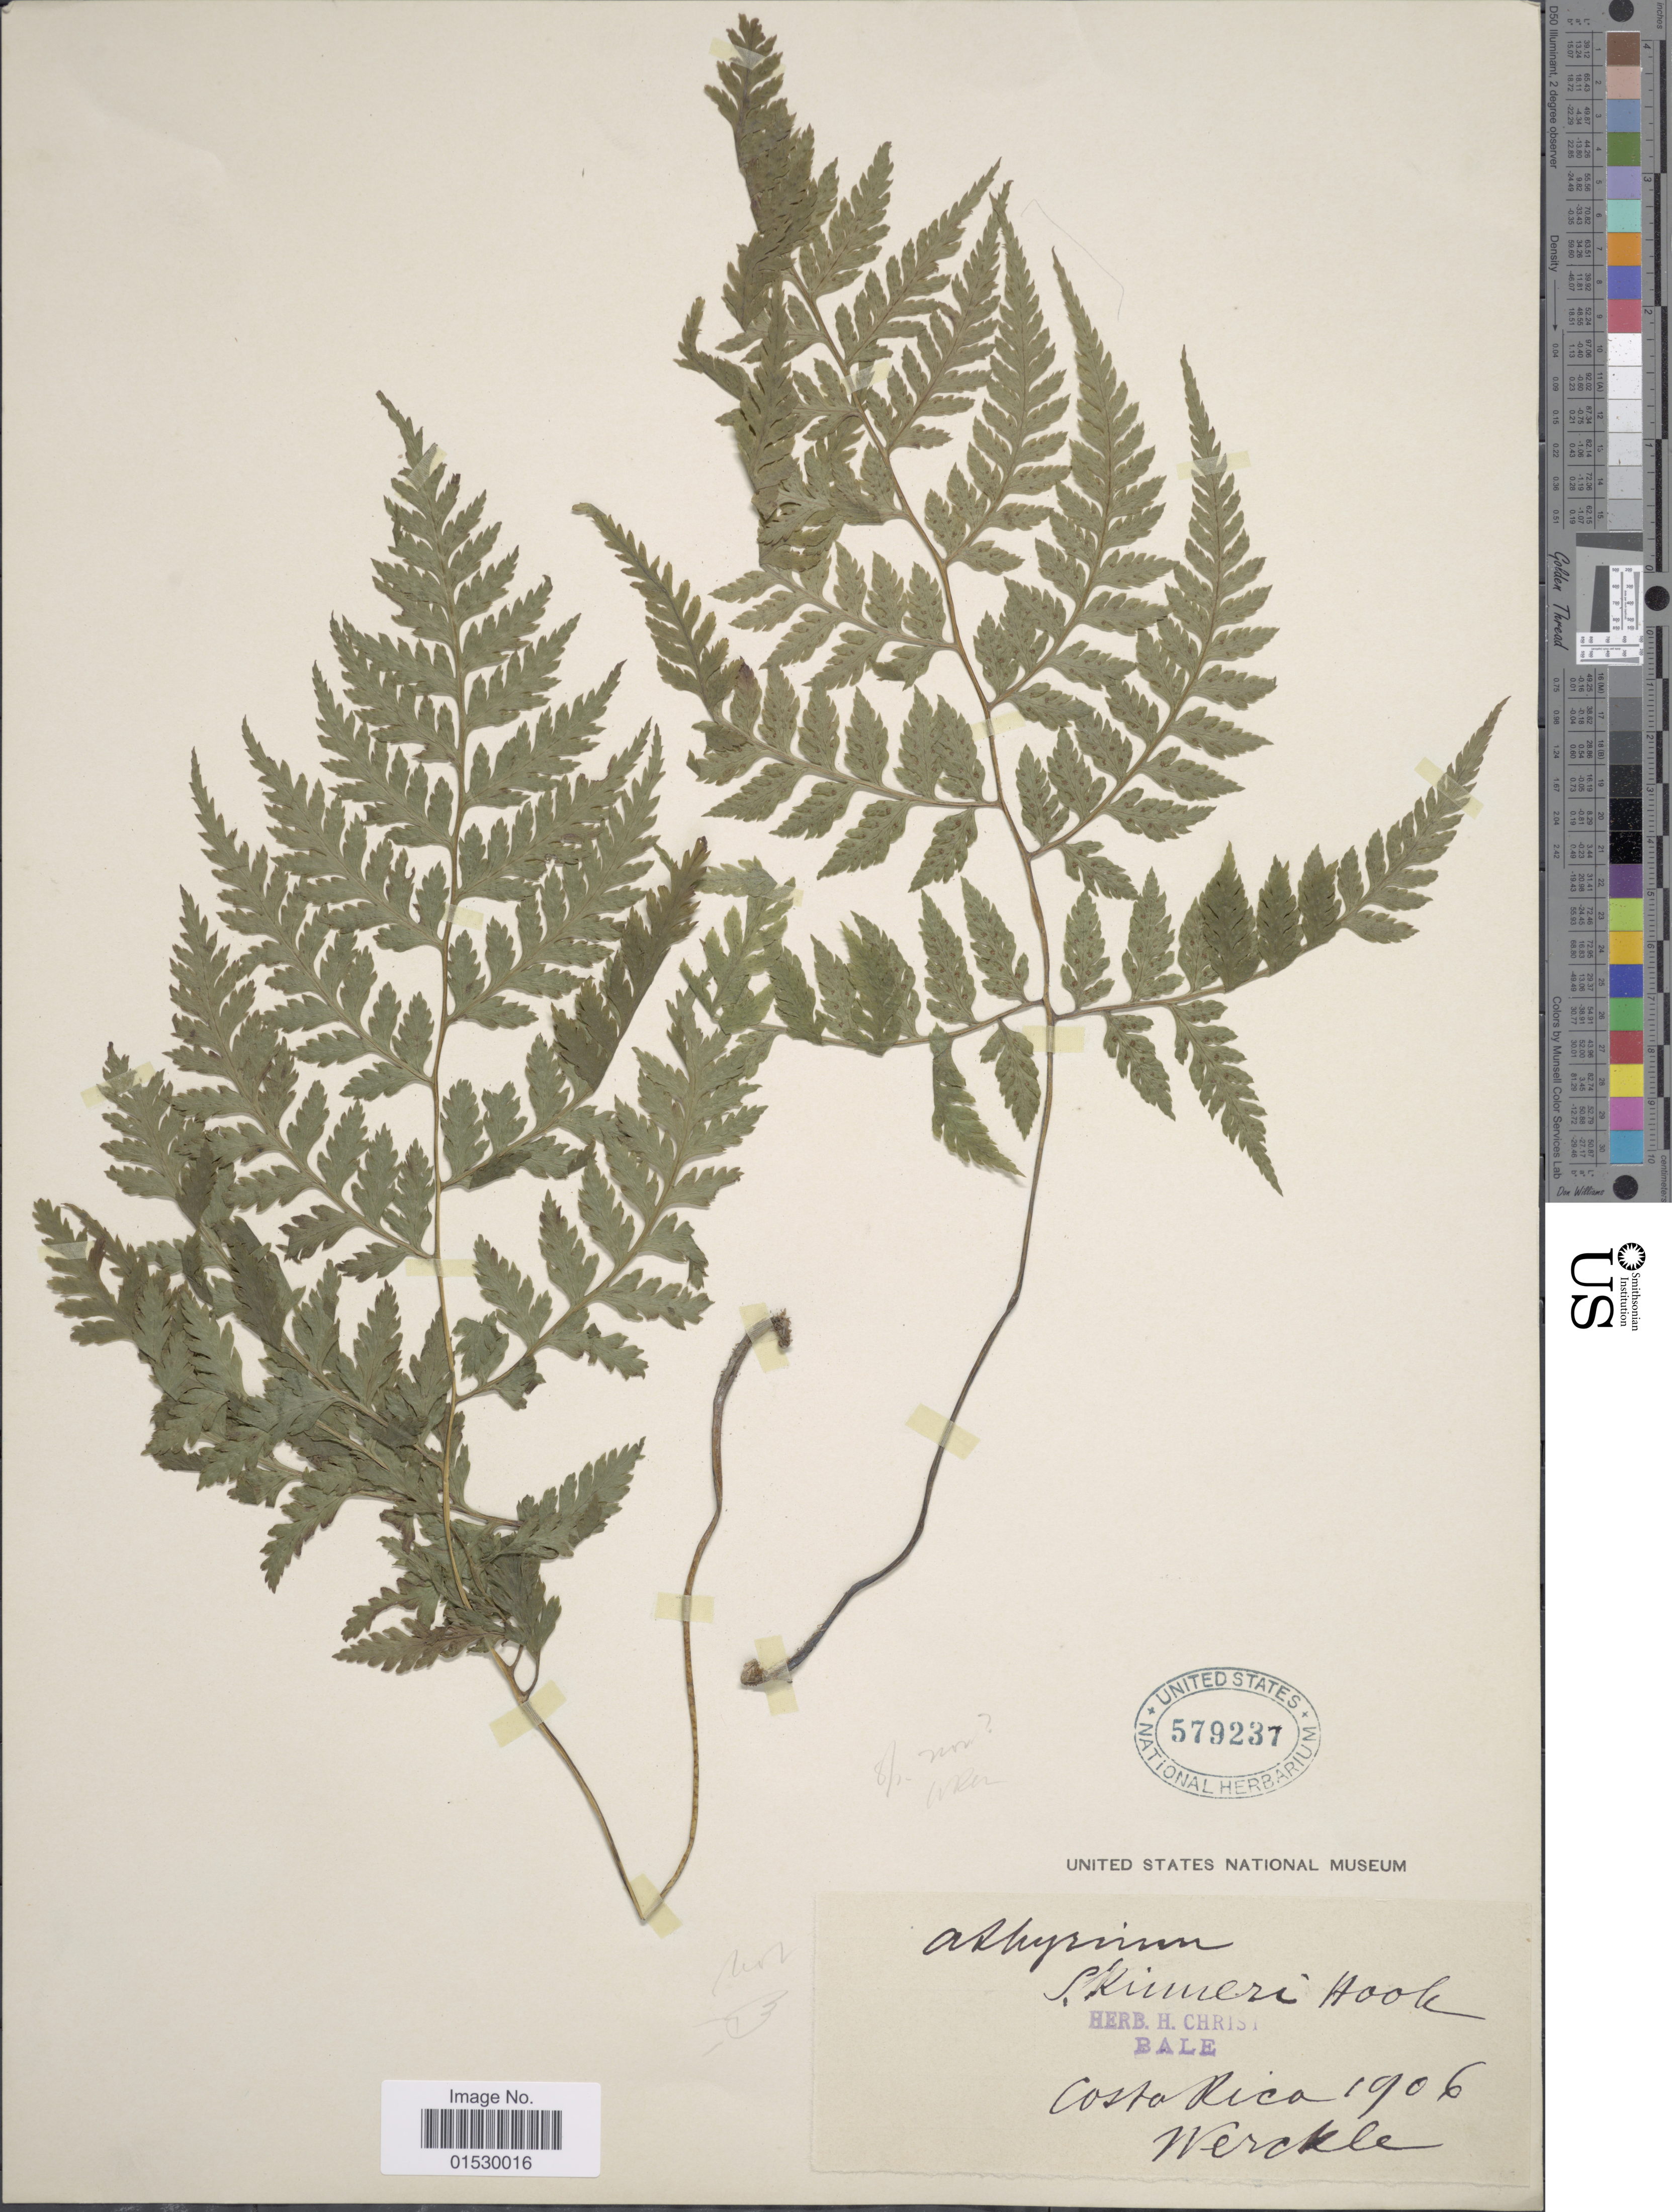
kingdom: Plantae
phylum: Tracheophyta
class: Polypodiopsida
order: Polypodiales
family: Athyriaceae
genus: Athyrium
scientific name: Athyrium palmense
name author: (Christ) Lellinger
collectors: Wercklé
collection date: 1906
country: Costa Rica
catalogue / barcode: US 579237